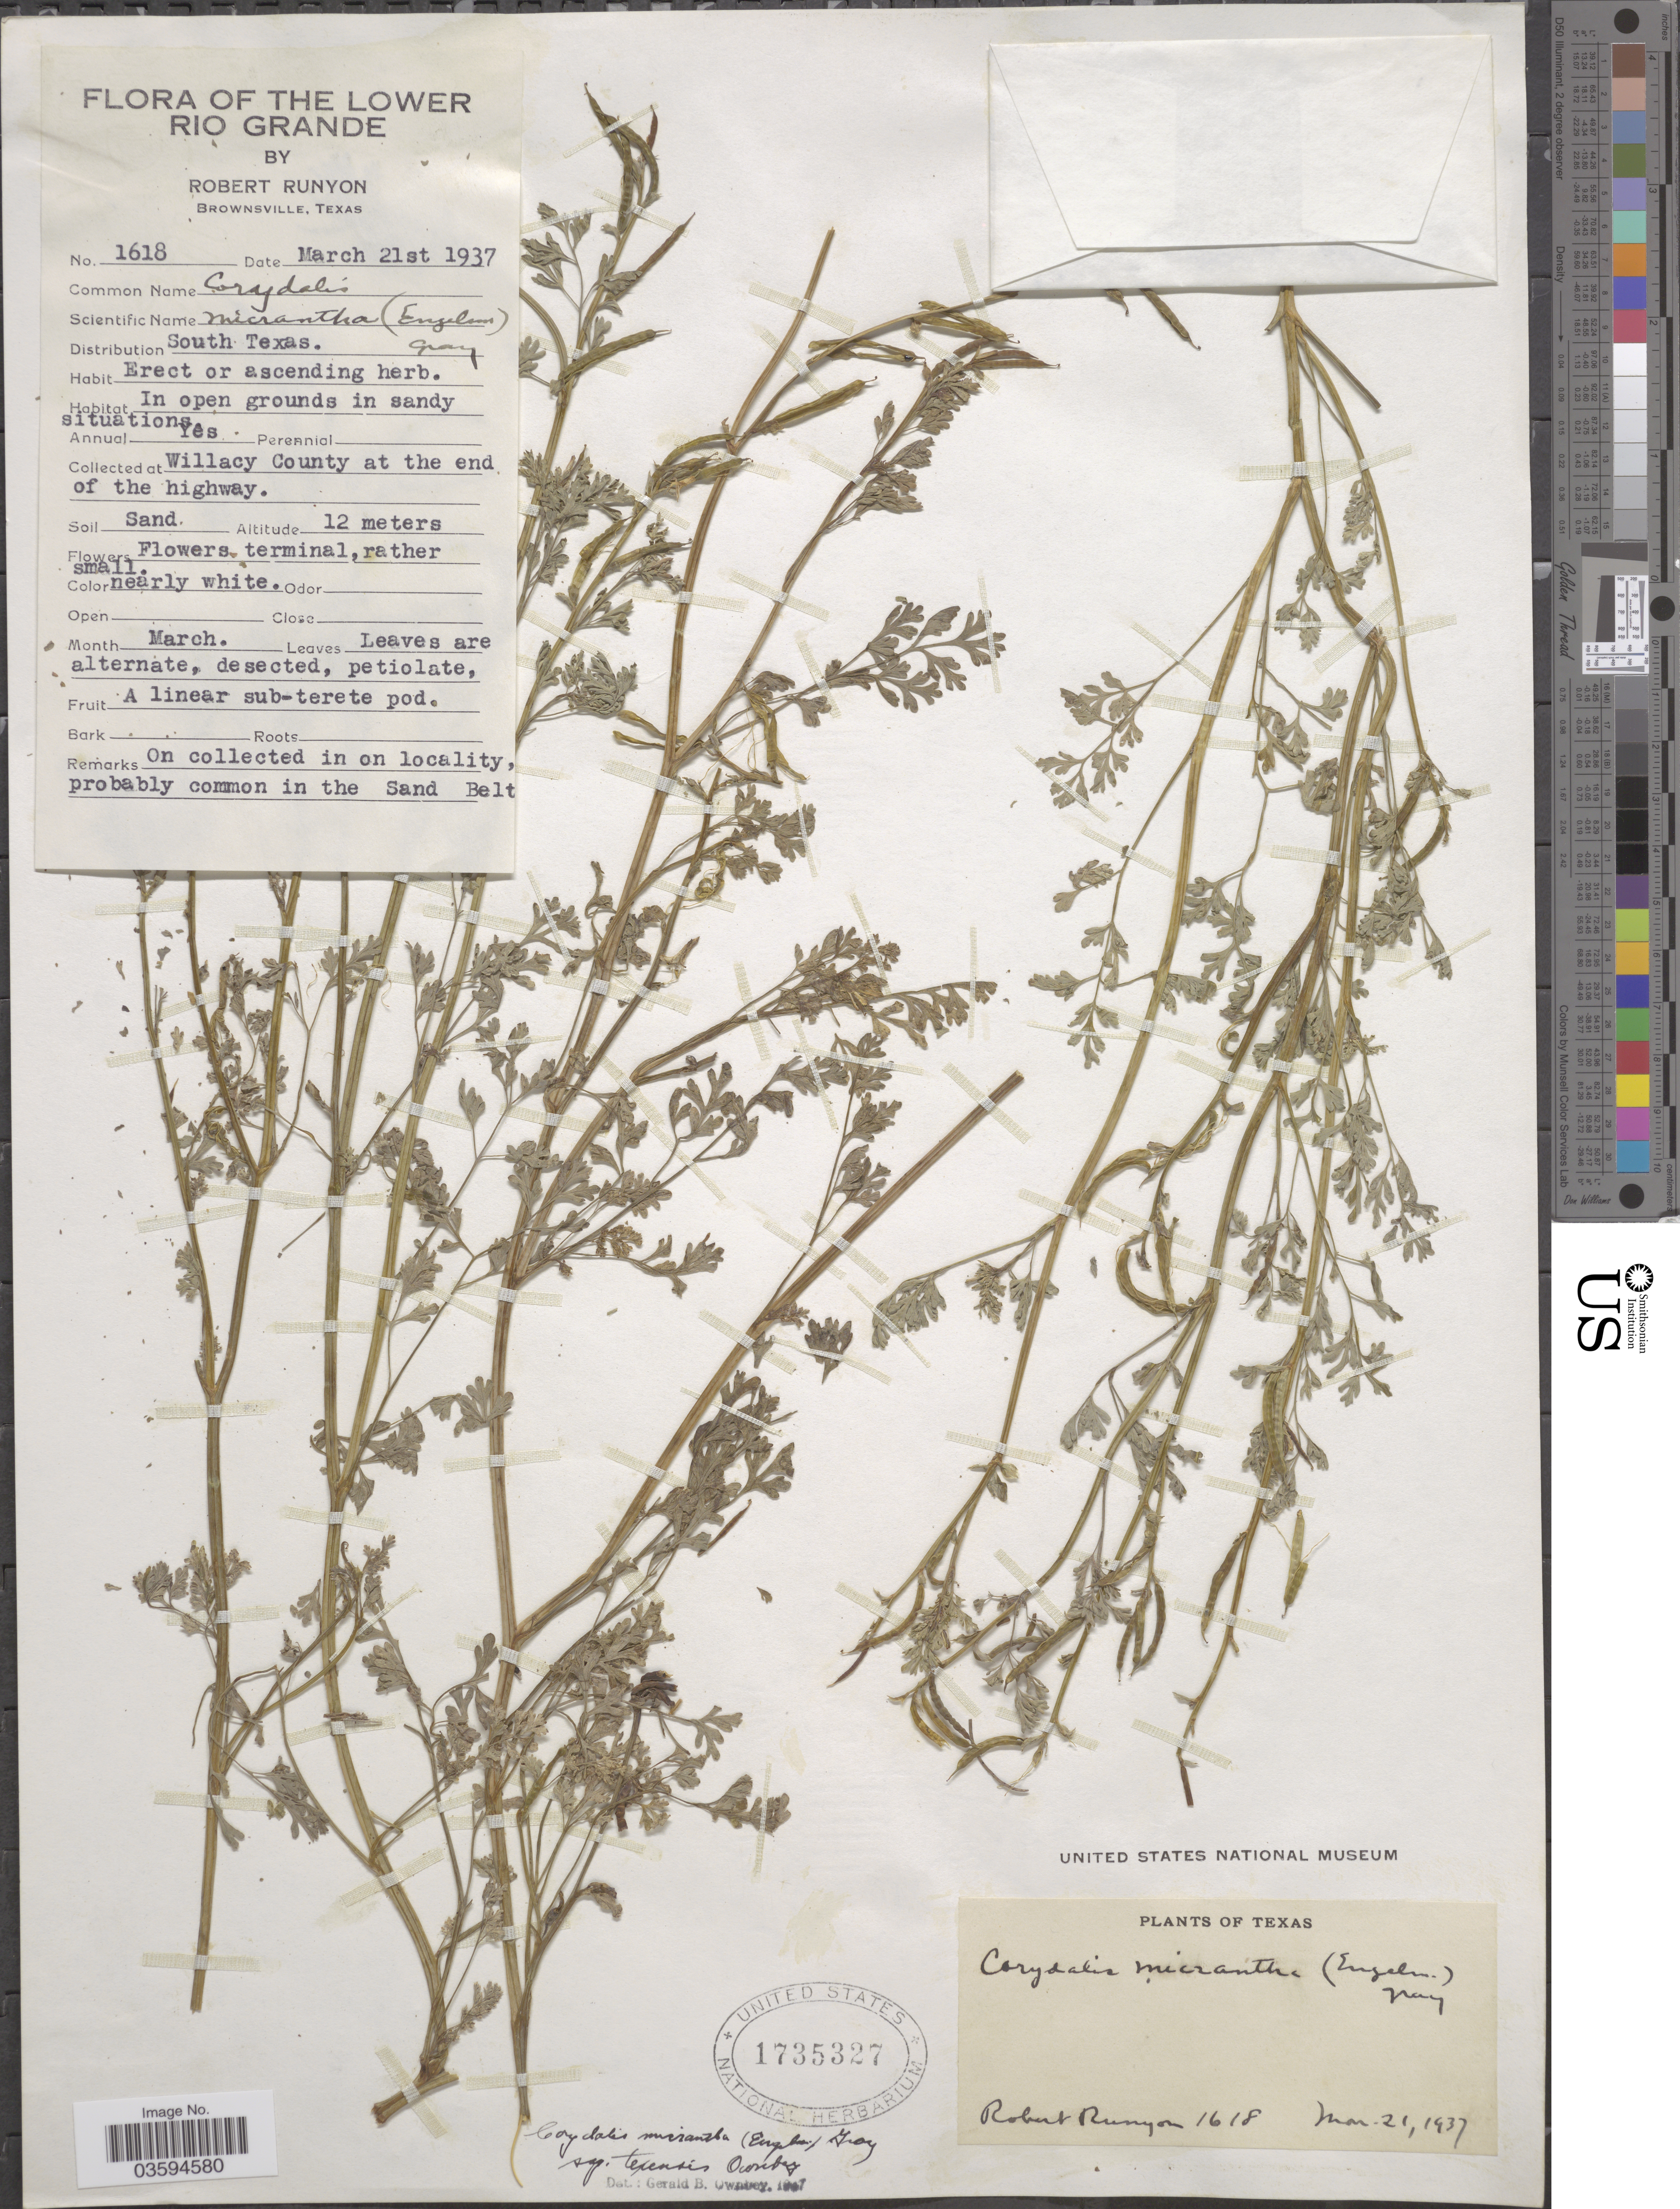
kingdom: Plantae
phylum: Tracheophyta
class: Magnoliopsida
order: Ranunculales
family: Papaveraceae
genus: Corydalis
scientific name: Corydalis micrantha subsp. texensis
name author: G.B. Ownbey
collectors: R. Runyon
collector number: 1618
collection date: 1937-03-21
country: United States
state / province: Texas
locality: The Lower Rio Grande. South Texas. Willacy County at the end of the highway.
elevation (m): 12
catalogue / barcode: US 1735327